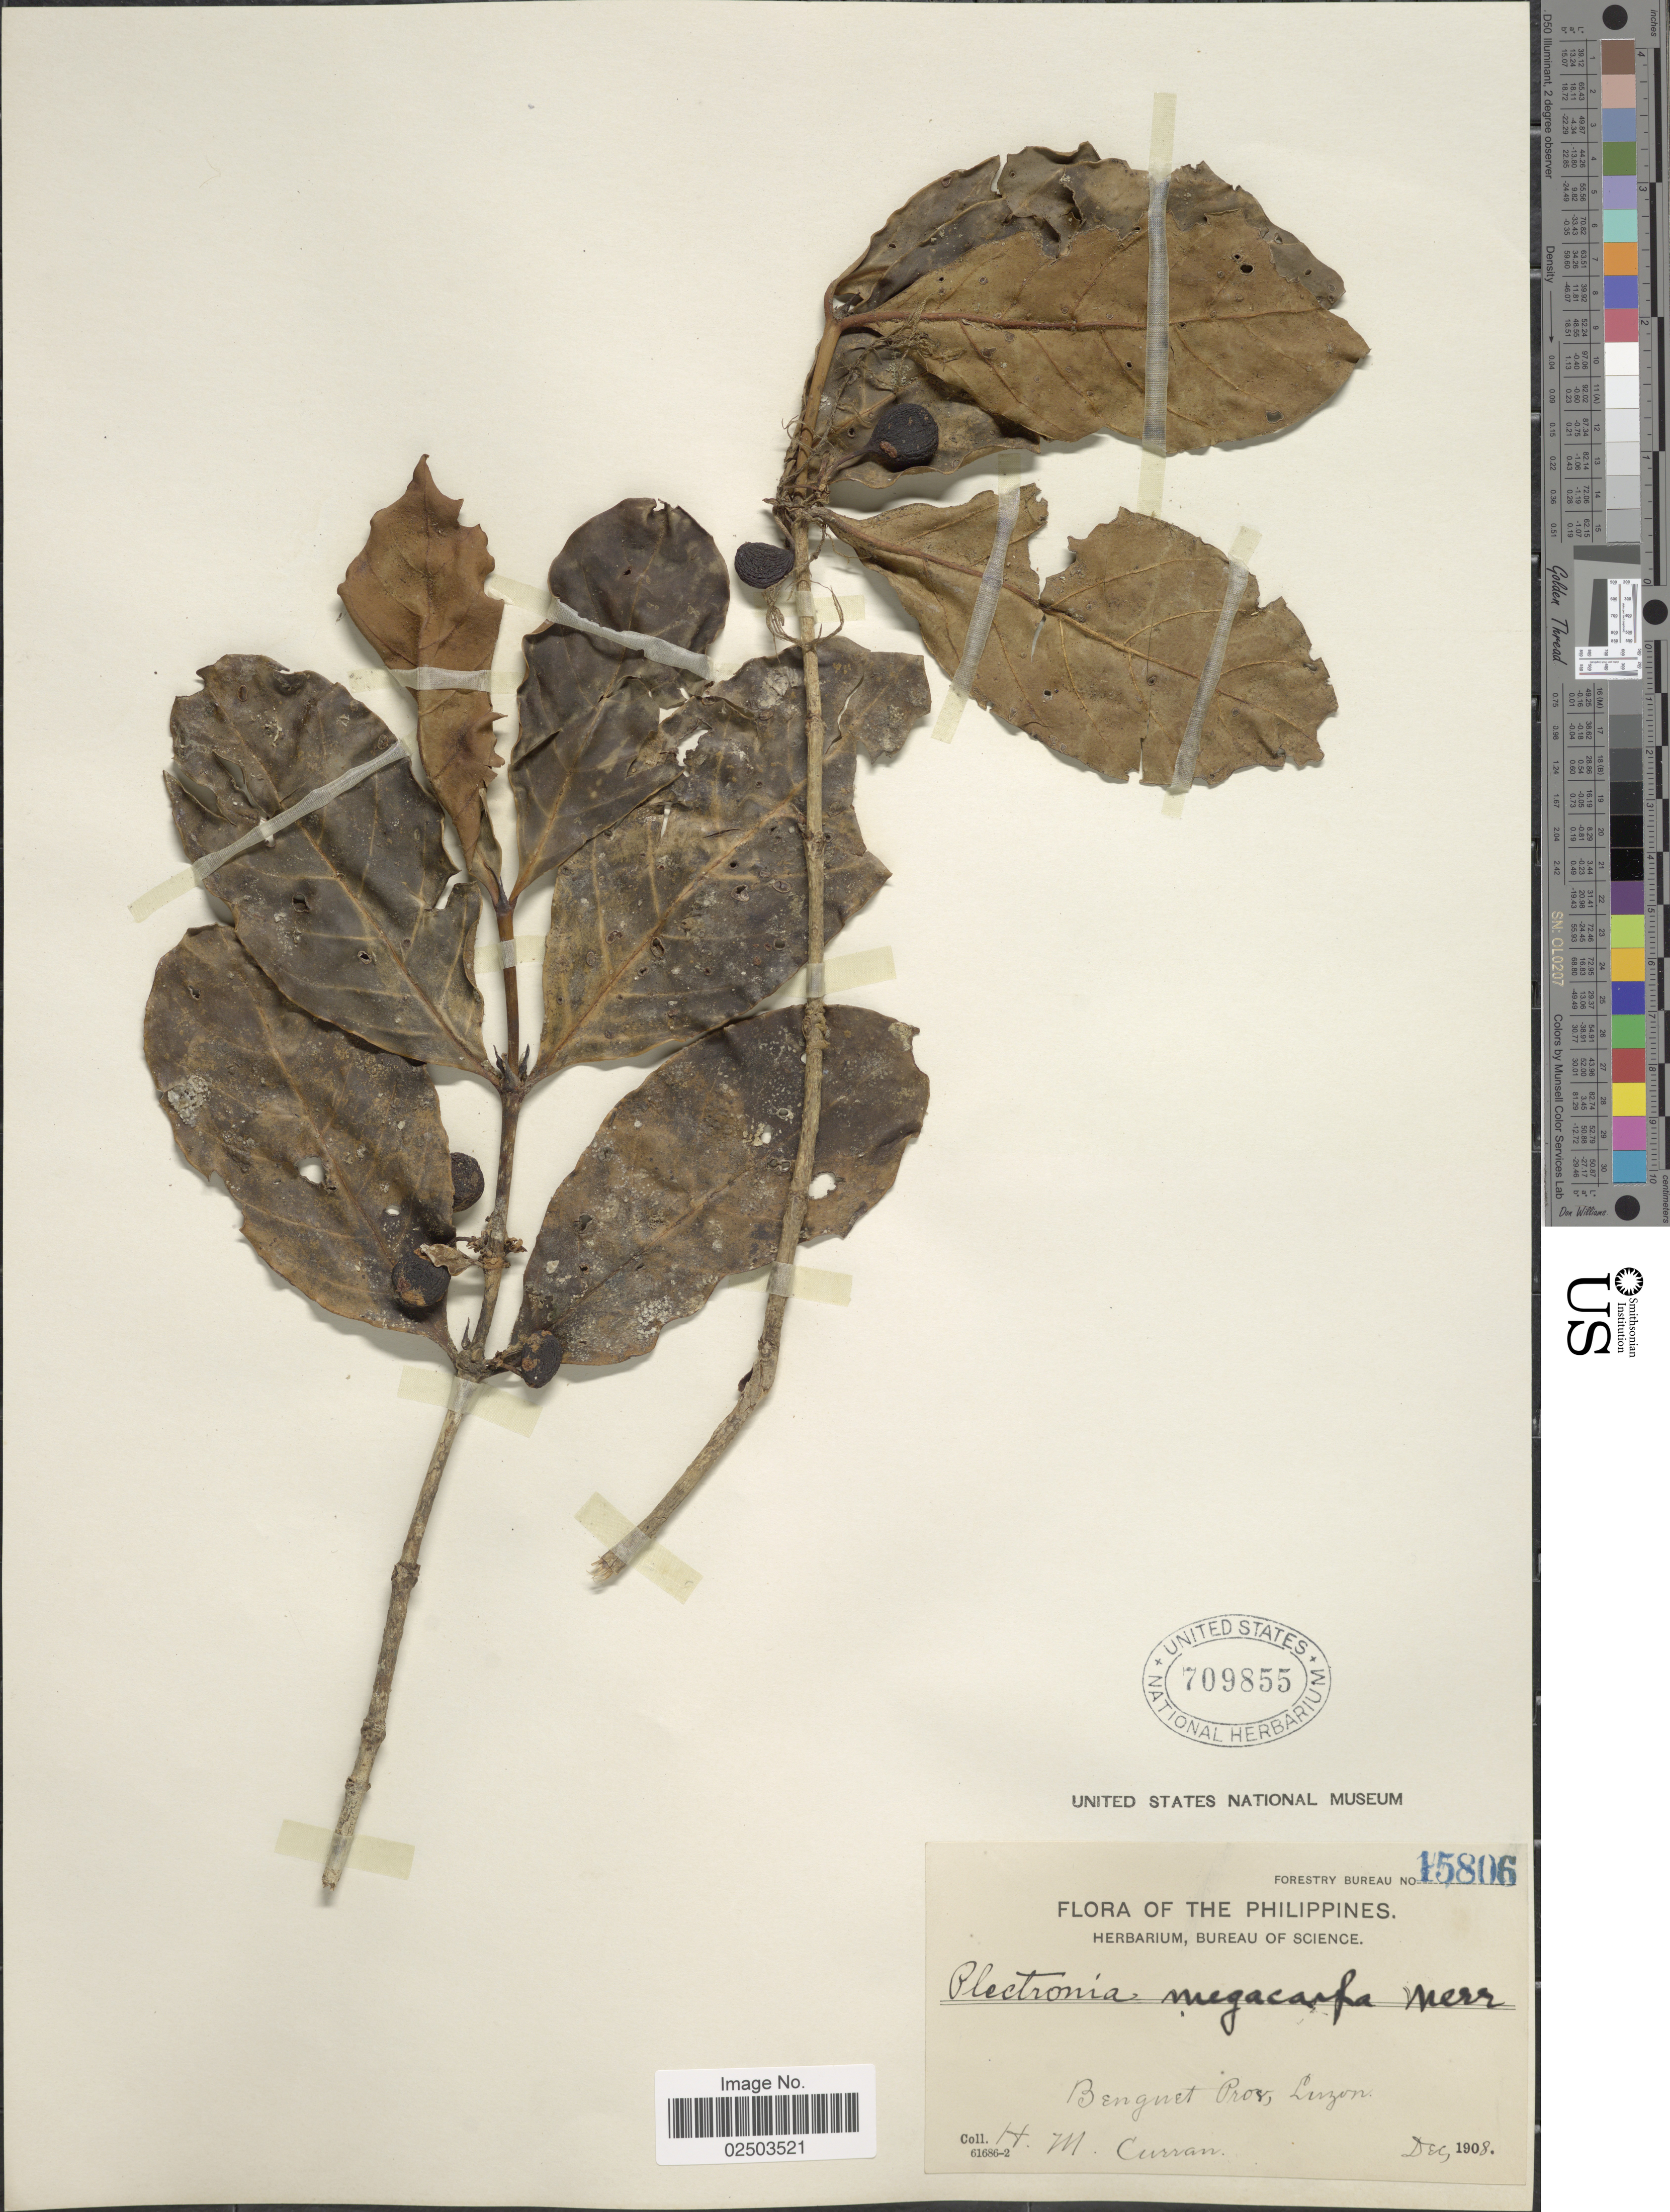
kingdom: Plantae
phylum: Tracheophyta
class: Magnoliopsida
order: Gentianales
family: Rubiaceae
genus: Canthium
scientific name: Canthium megacarpum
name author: (Merr.) Merr.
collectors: H. M. Curran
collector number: forestry Bureau 15806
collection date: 1908-12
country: Philippines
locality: Benguet Prov., Luzon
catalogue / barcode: US 709855